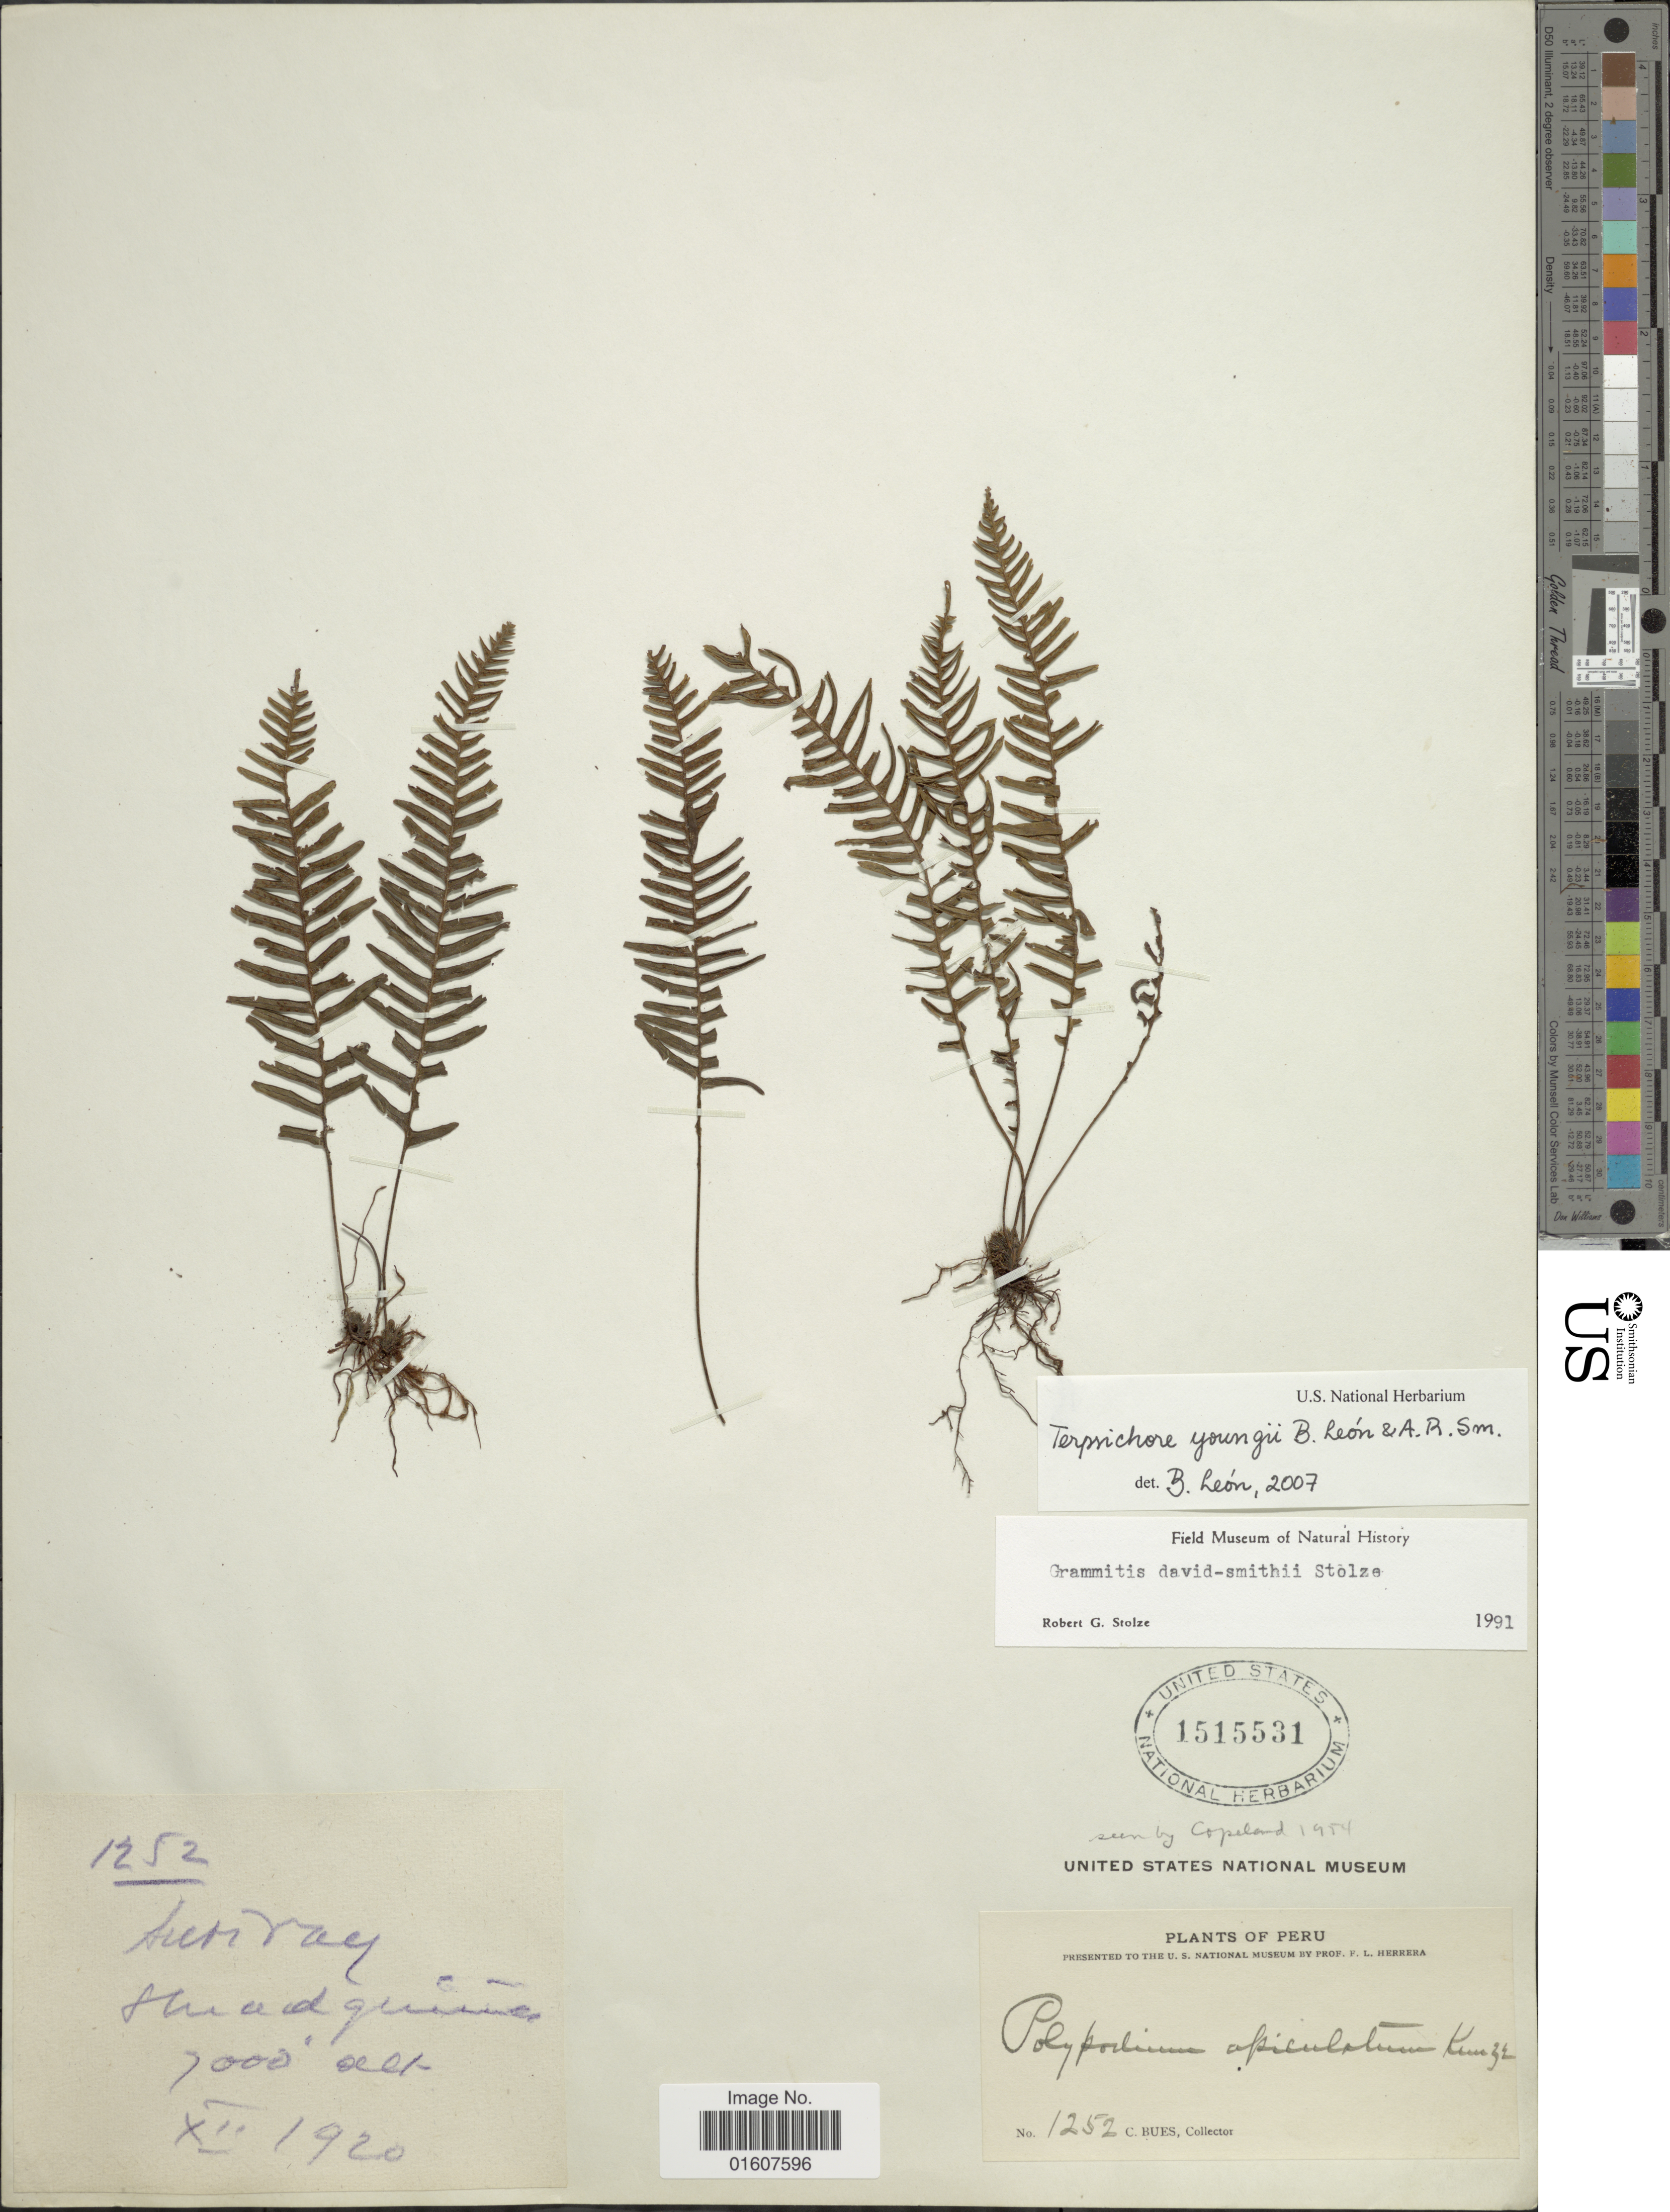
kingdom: Plantae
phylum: Tracheophyta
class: Polypodiopsida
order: Polypodiales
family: Polypodiaceae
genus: Terpsichore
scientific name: Terpsichore sp.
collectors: C. Bues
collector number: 1252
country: Peru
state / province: Cusco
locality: Suriray, Huadquiña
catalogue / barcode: US 1515531